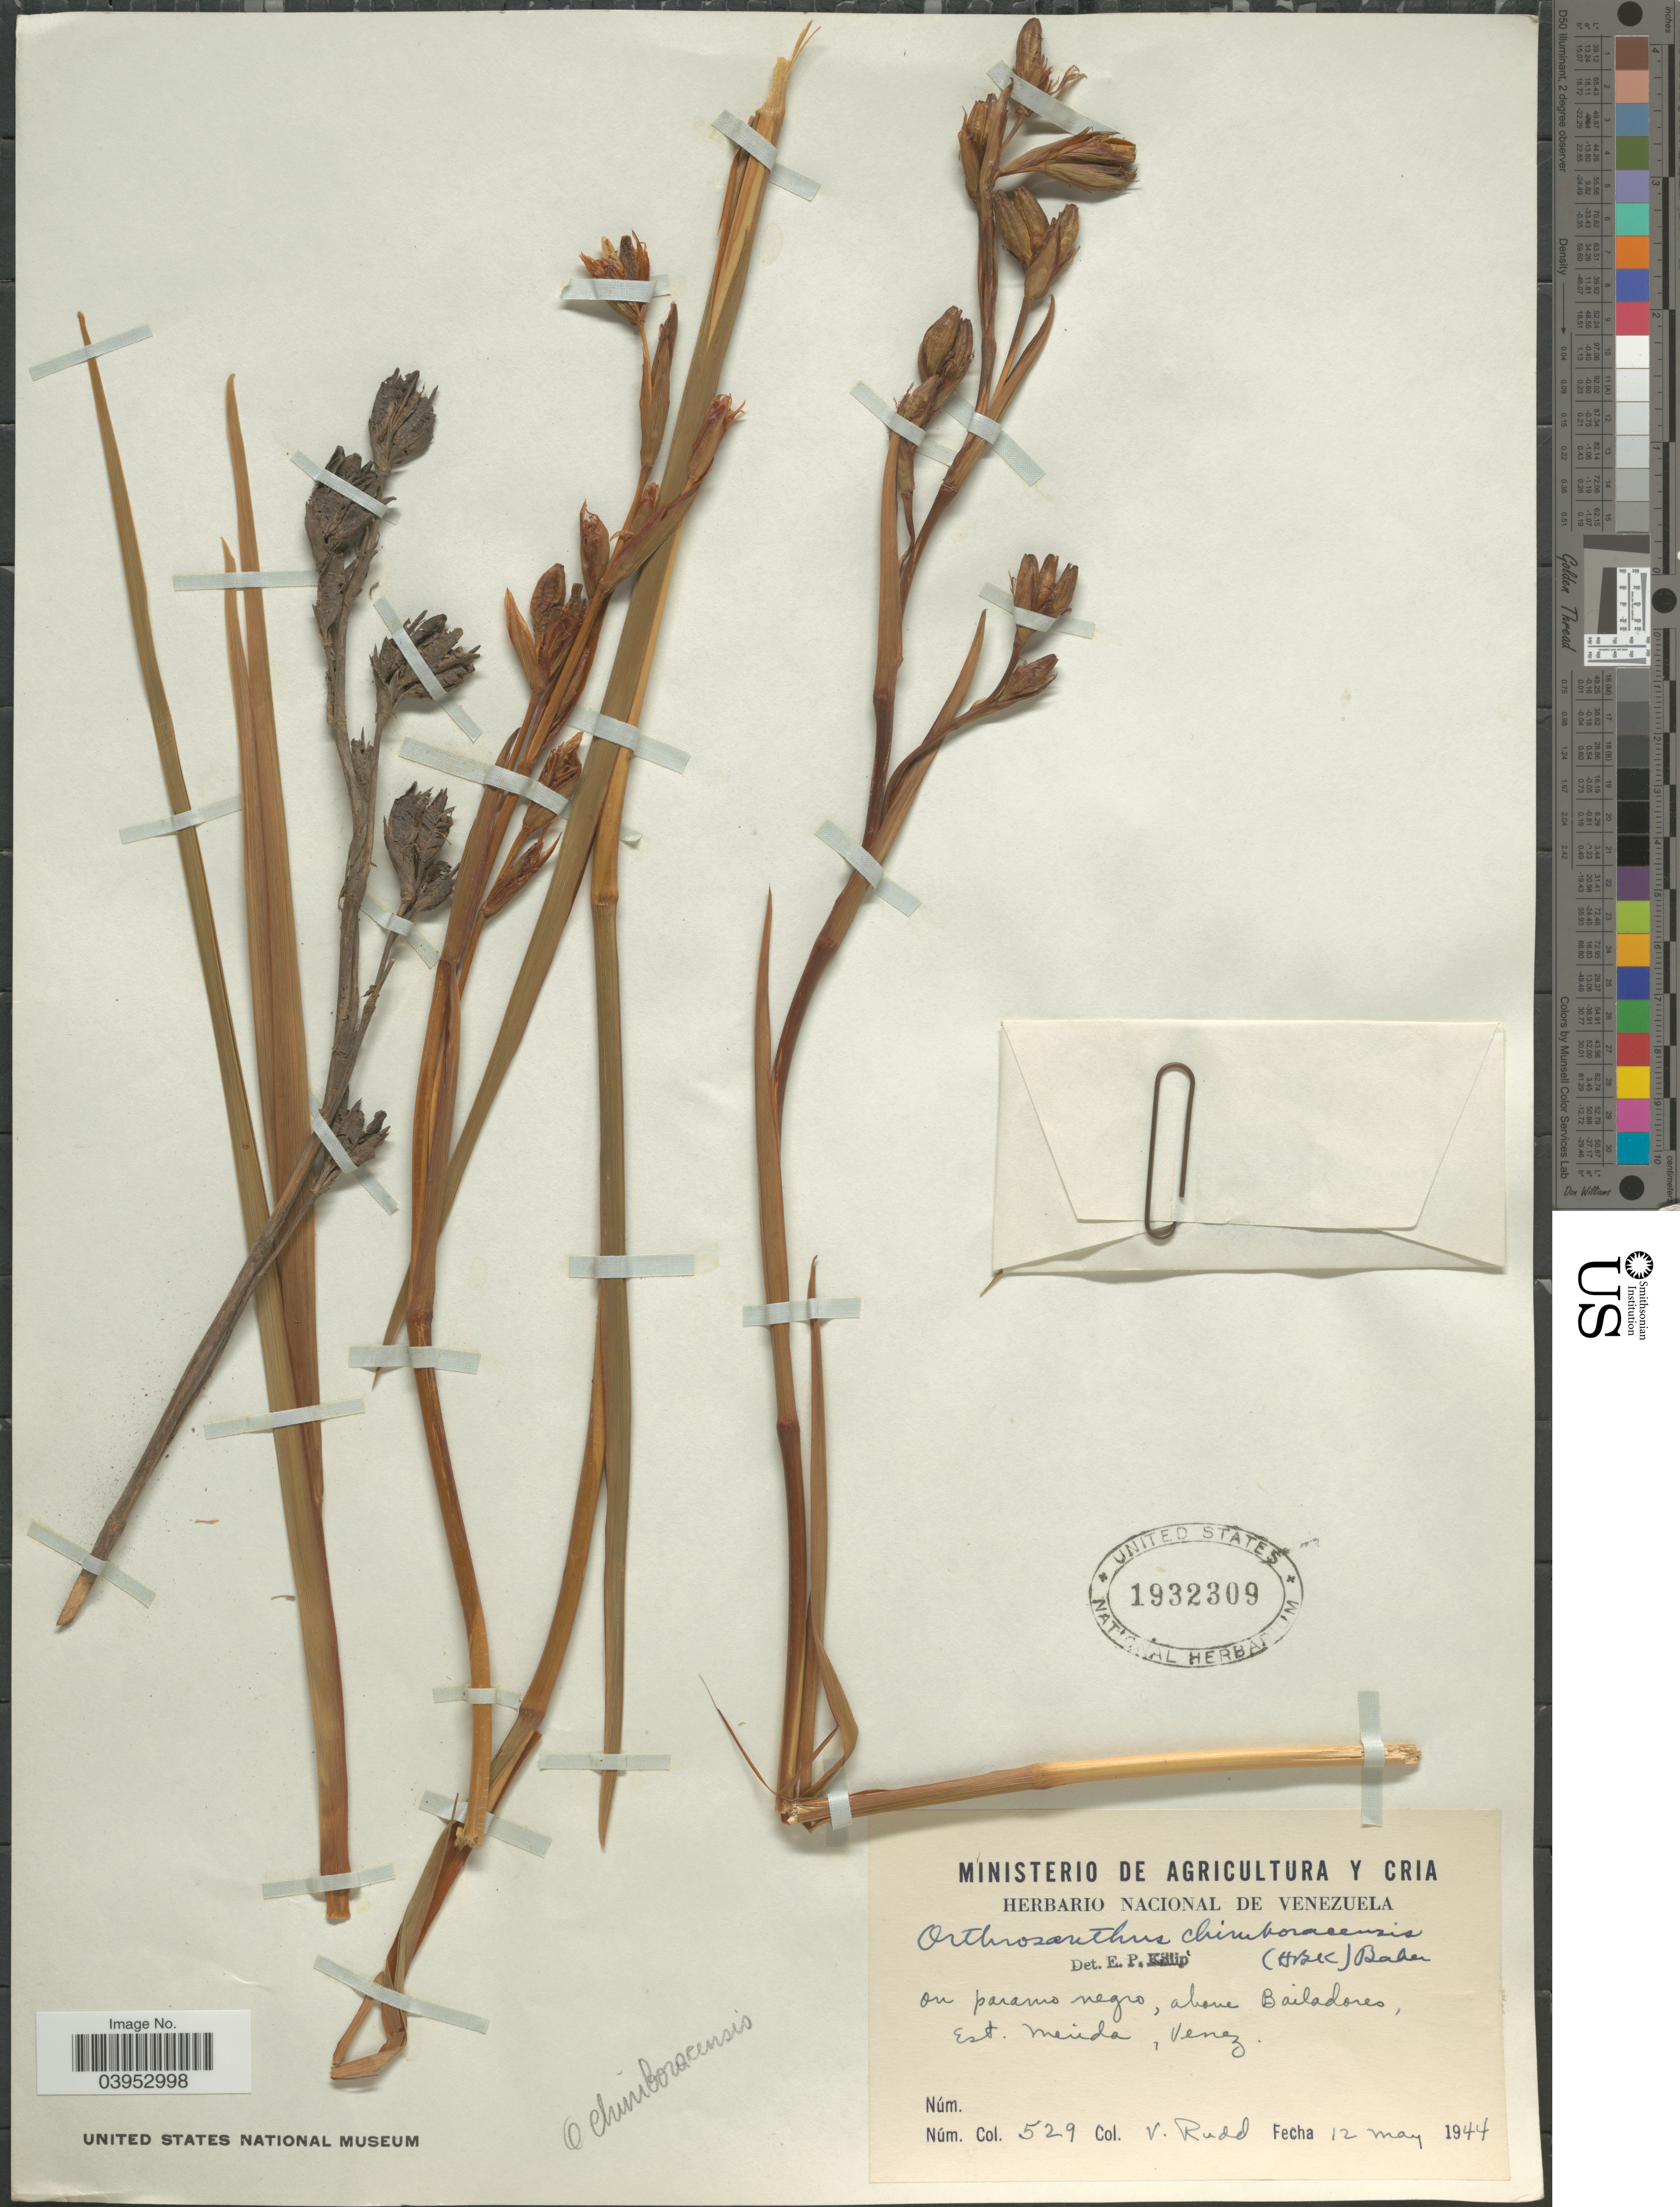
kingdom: Plantae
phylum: Tracheophyta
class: Liliopsida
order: Asparagales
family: Iridaceae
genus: Orthrosanthus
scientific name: Orthrosanthus chimboracensis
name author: (Kunth) Baker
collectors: V. Rudd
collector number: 529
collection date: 1944-05-12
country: Venezuela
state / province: Merida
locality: On paramo negro, above Bailadores.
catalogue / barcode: US 1932309